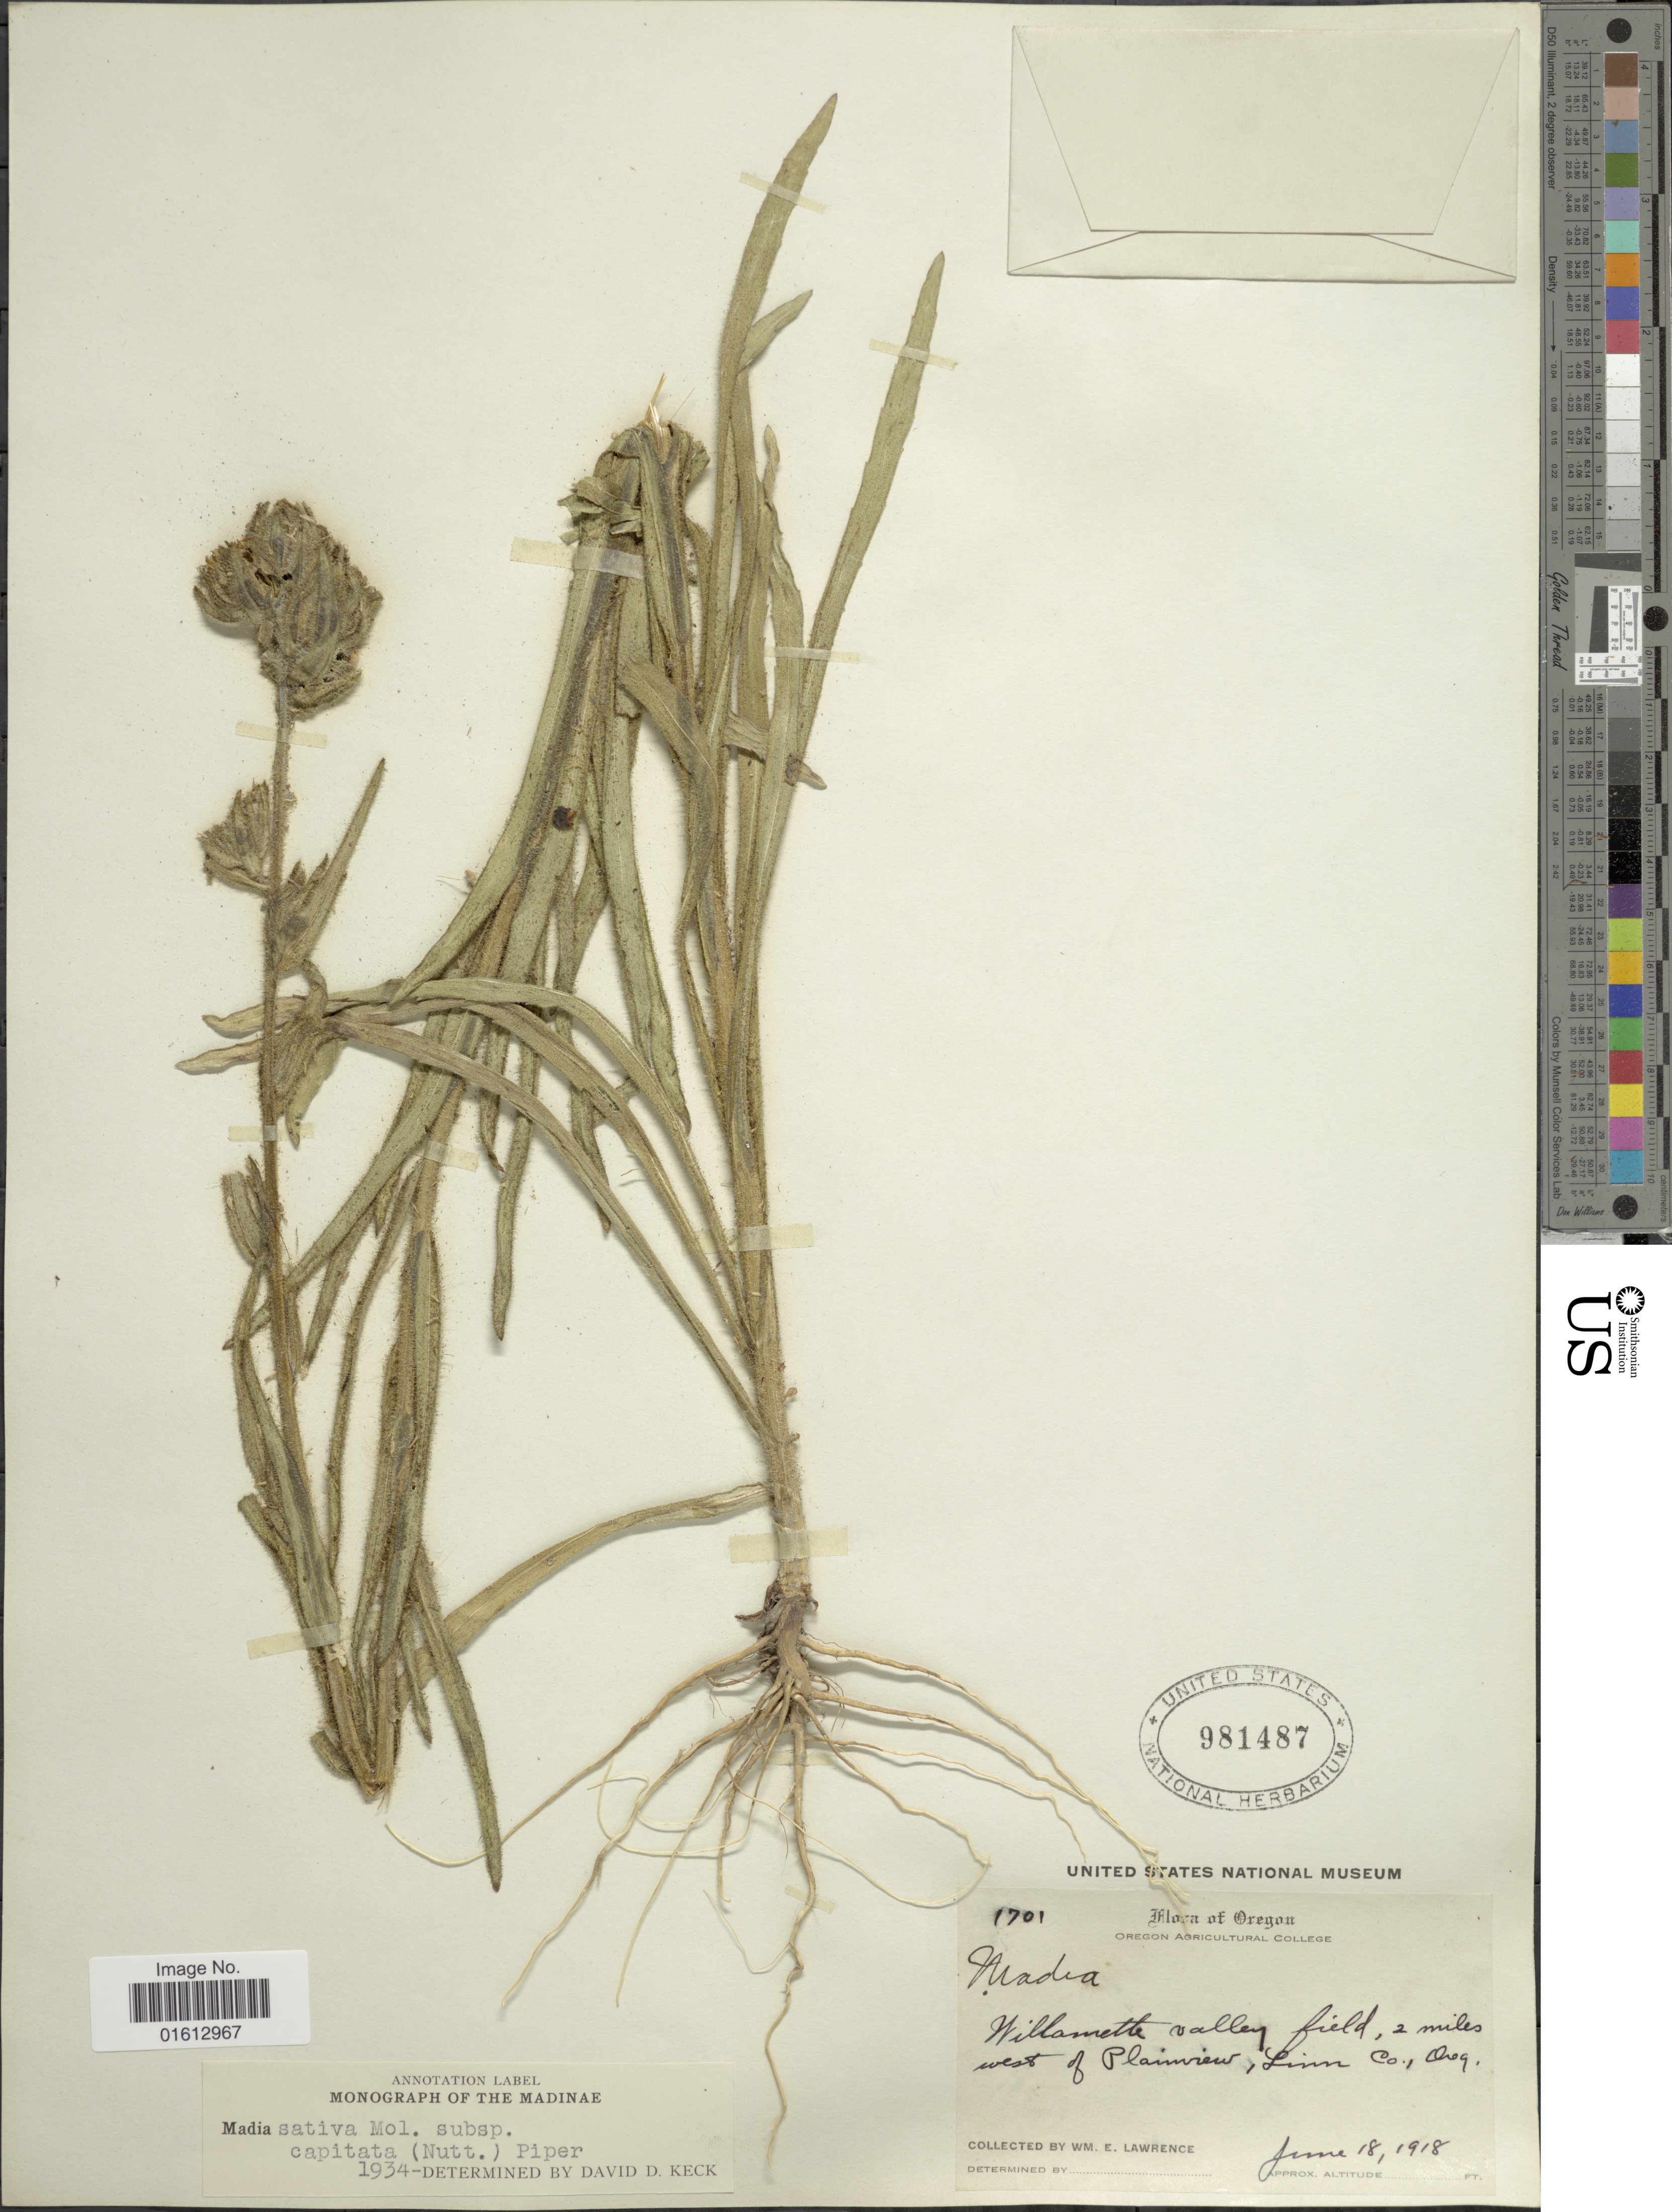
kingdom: Plantae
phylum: Tracheophyta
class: Magnoliopsida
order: Asterales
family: Asteraceae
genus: Madia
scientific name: Madia sativa subsp. capitata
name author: (Nutt.) Piper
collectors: W. Lawrence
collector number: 1701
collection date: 1918-06-18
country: United States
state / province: Oregon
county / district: Linn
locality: Oregon, Willmatte valley field, 2 miles west of Plainview, Linn Co.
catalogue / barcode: US 981487